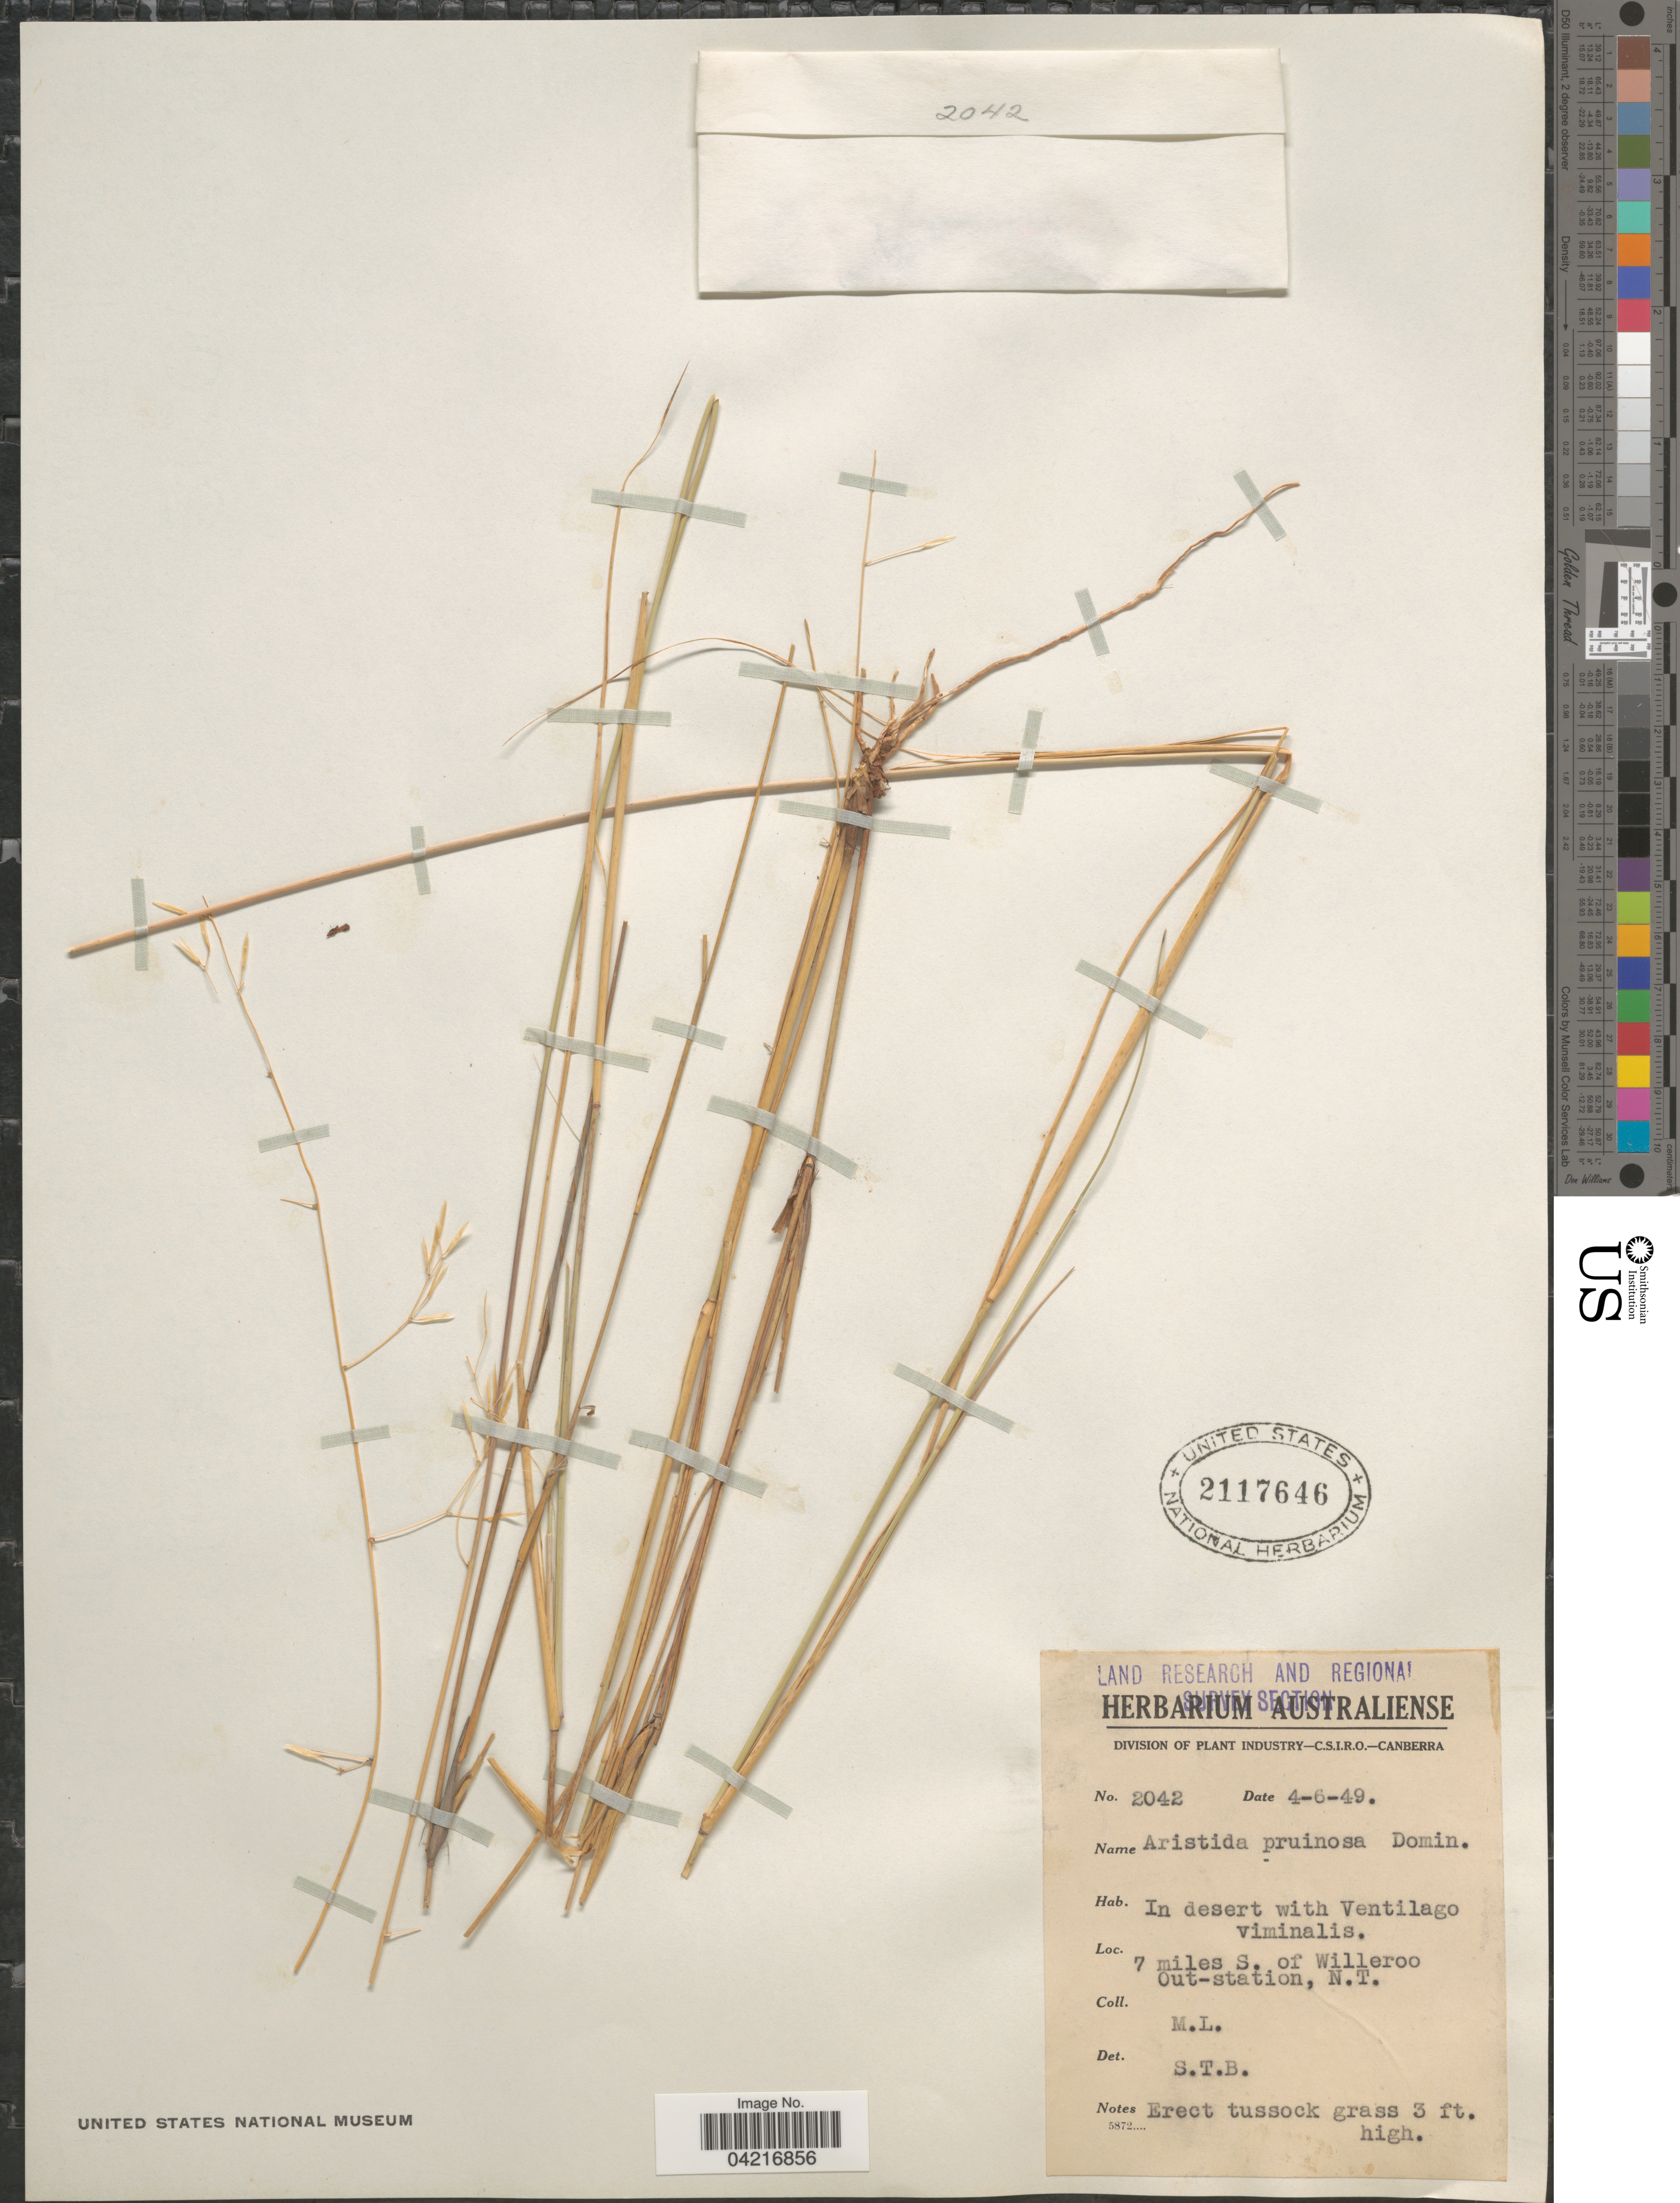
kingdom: Plantae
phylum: Tracheophyta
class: Liliopsida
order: Poales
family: Poaceae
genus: Aristida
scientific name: Aristida pruinosa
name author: Domin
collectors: M. L.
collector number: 2042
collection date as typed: Transcribed d/m/y: 4/6/49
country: Australia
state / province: Northern Territory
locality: Land Research and Regional [illegible text]. 7 miles S. of Willeroo Out-station.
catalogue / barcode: US 2117646